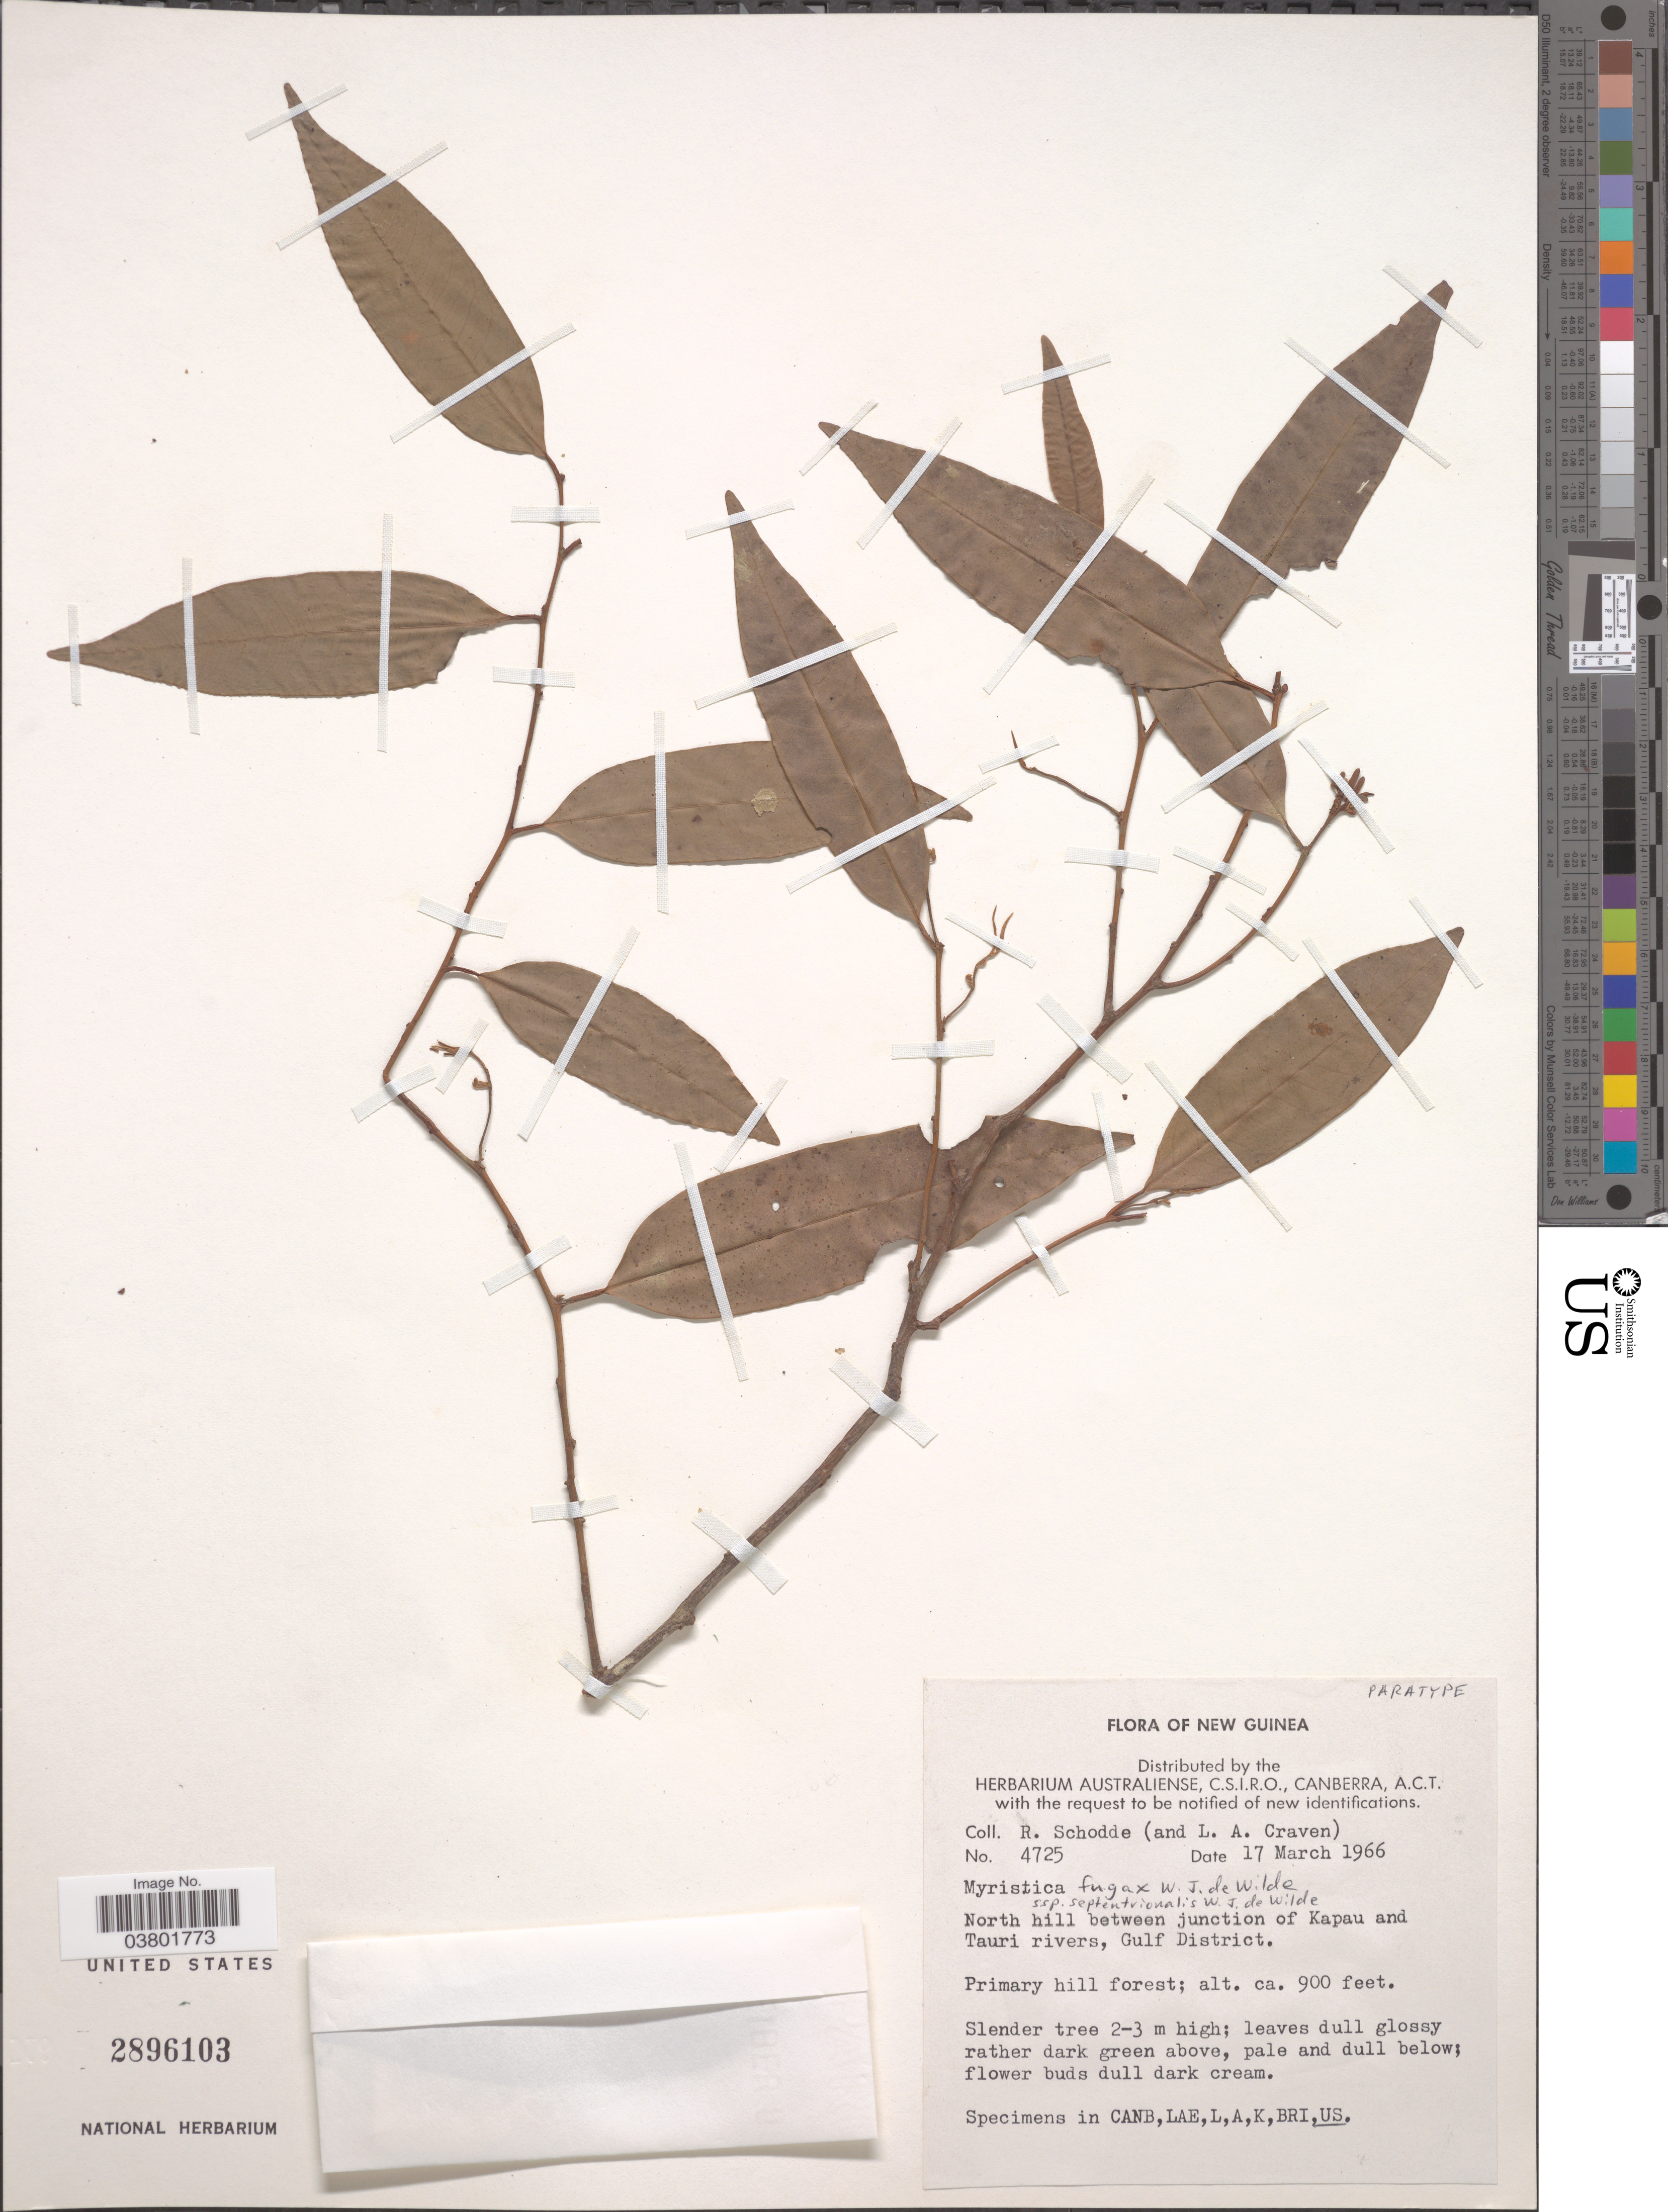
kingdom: Plantae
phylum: Tracheophyta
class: Magnoliopsida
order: Magnoliales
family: Myristicaceae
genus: Myristica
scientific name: Myristica fugax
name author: W.J. de Wilde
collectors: R. Schodde & L. A. Craven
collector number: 4725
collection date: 1966-03-17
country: Papua New Guinea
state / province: Gulf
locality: New Guinea. North hill between junction of Kapau and Tauri rivers, Gulf District.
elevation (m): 274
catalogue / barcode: US 2896103